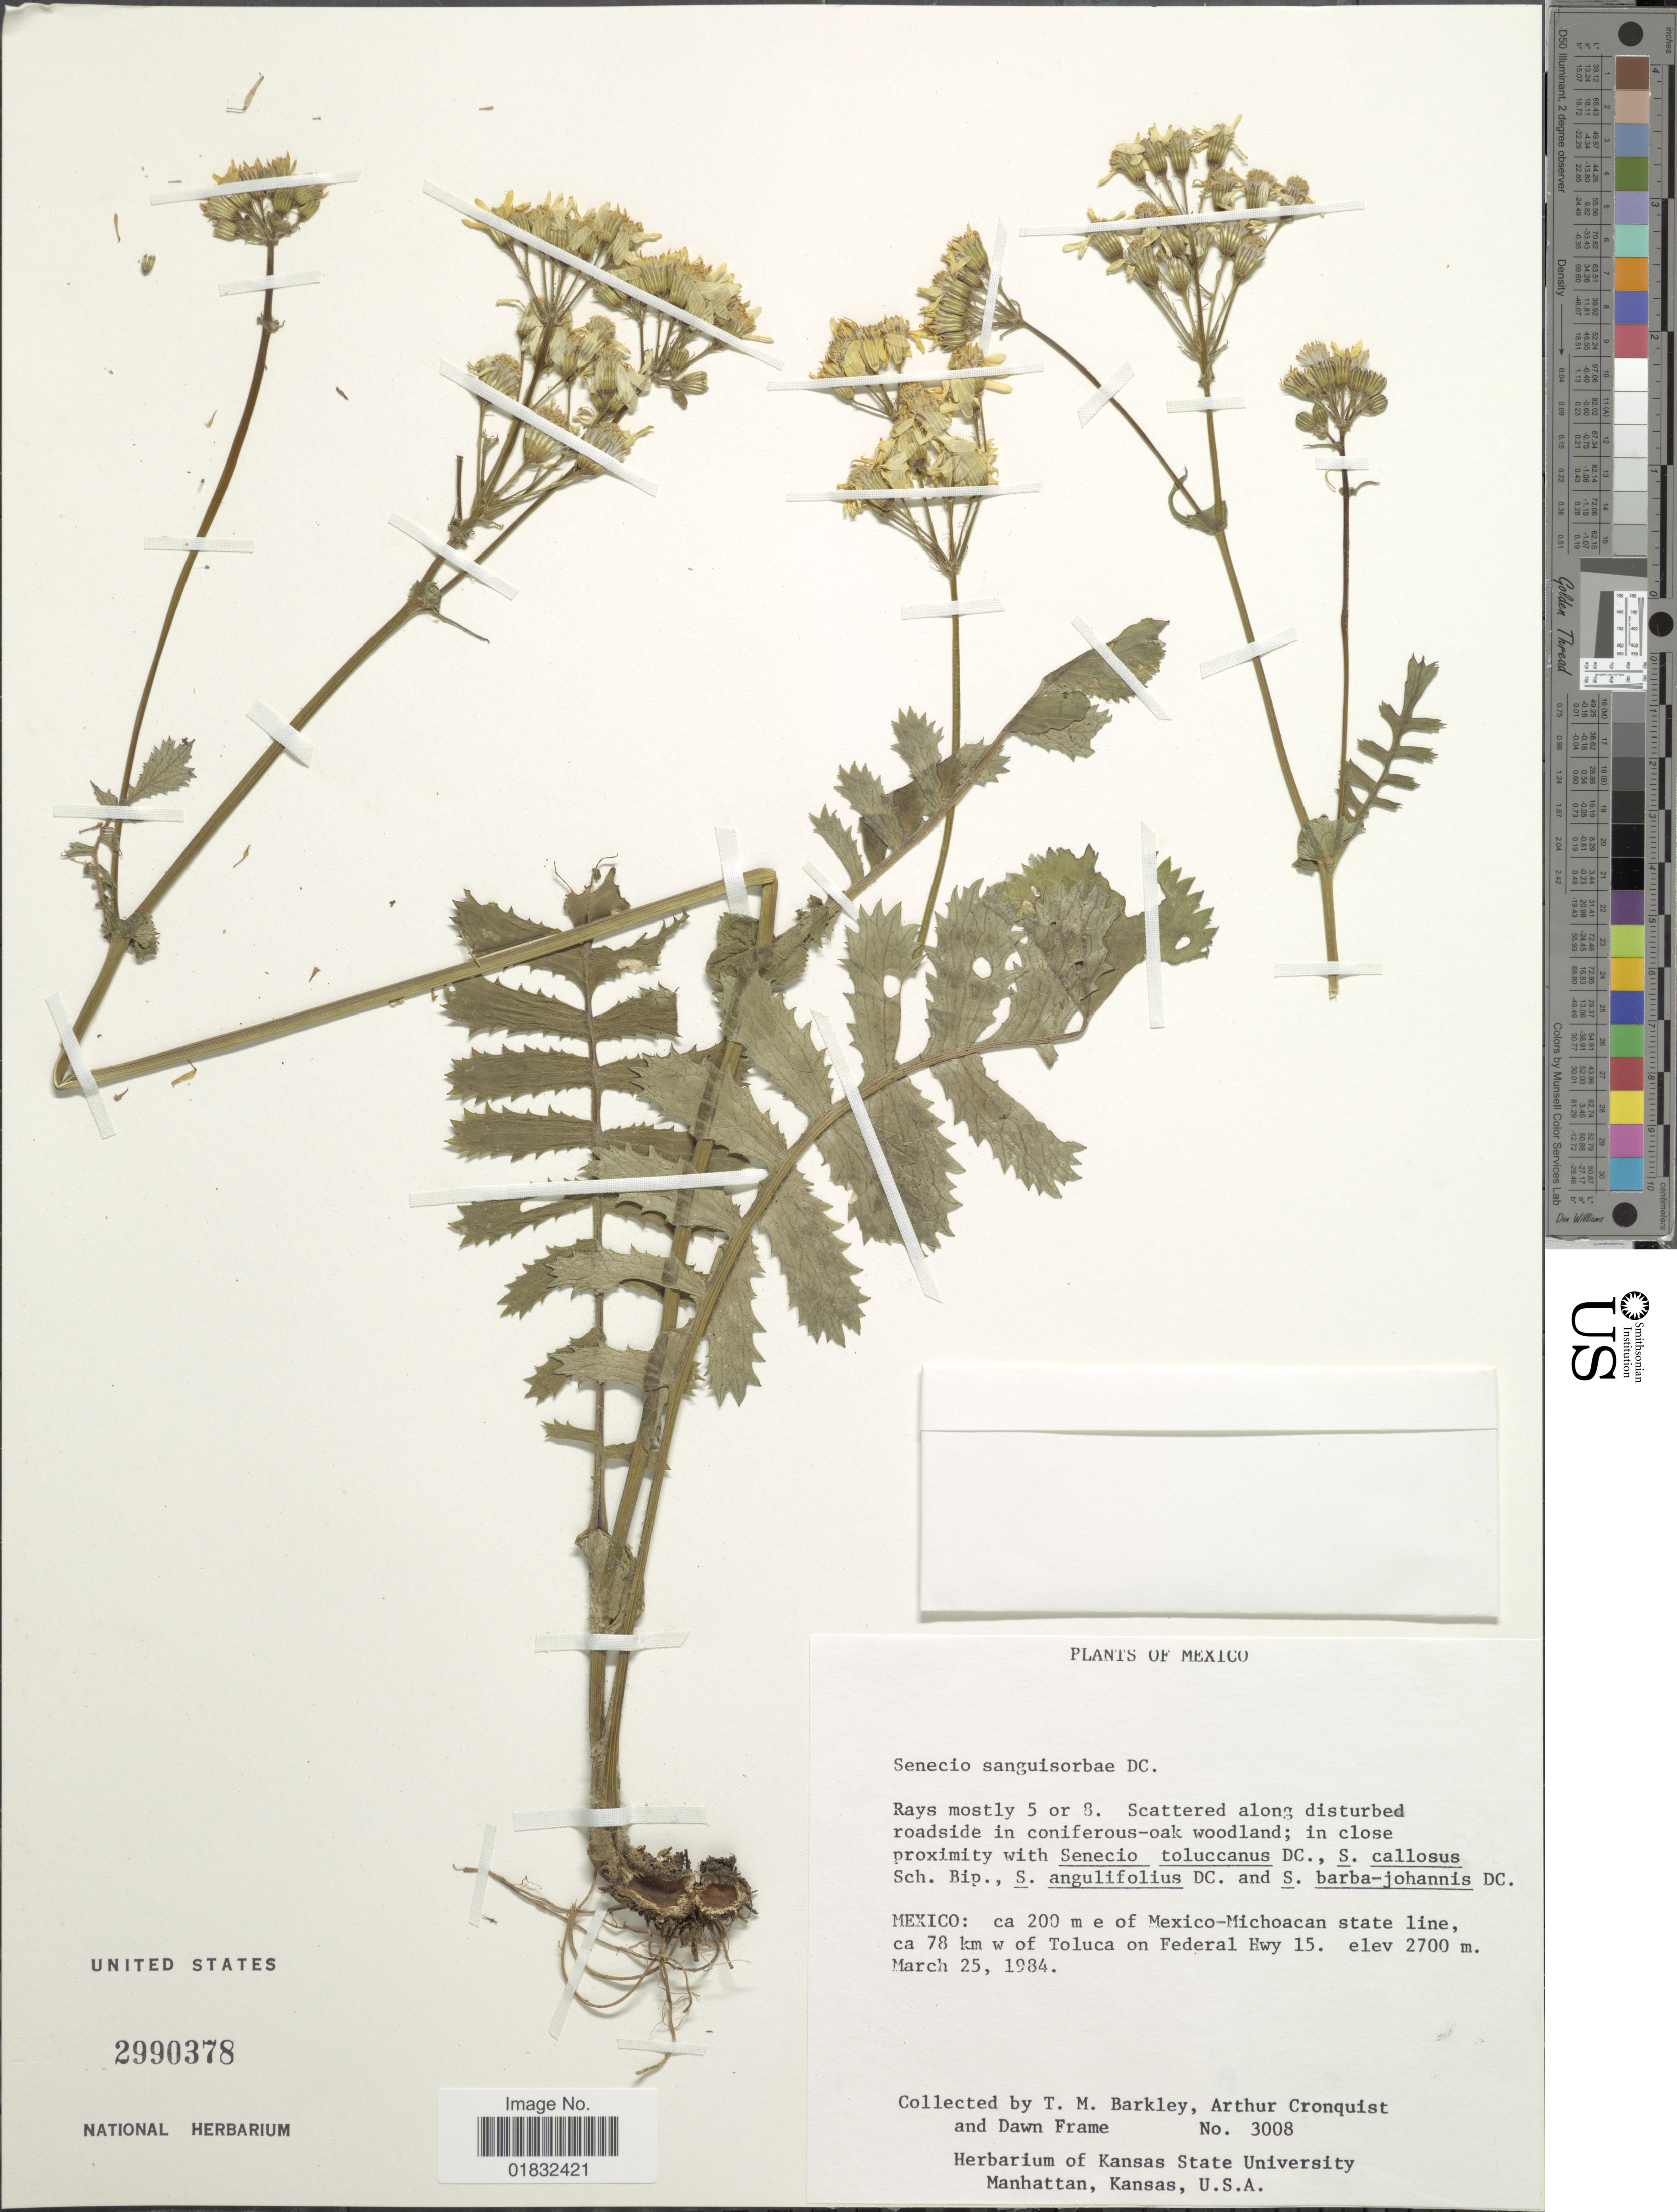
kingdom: Plantae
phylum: Tracheophyta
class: Magnoliopsida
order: Asterales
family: Asteraceae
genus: Packera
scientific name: Packera sanguisorboides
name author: (Rydb.) W.A. Weber & Á. Löve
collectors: T. M. Barkley, A. J. Cronquist & D. Frame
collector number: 3008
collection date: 1984-03-25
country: Mexico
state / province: Michoacán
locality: Ca 200 m e of Mexico-Michoacan state line ca 78 km w of Toluca on Federal Hwy 15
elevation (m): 2700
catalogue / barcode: US 2990378